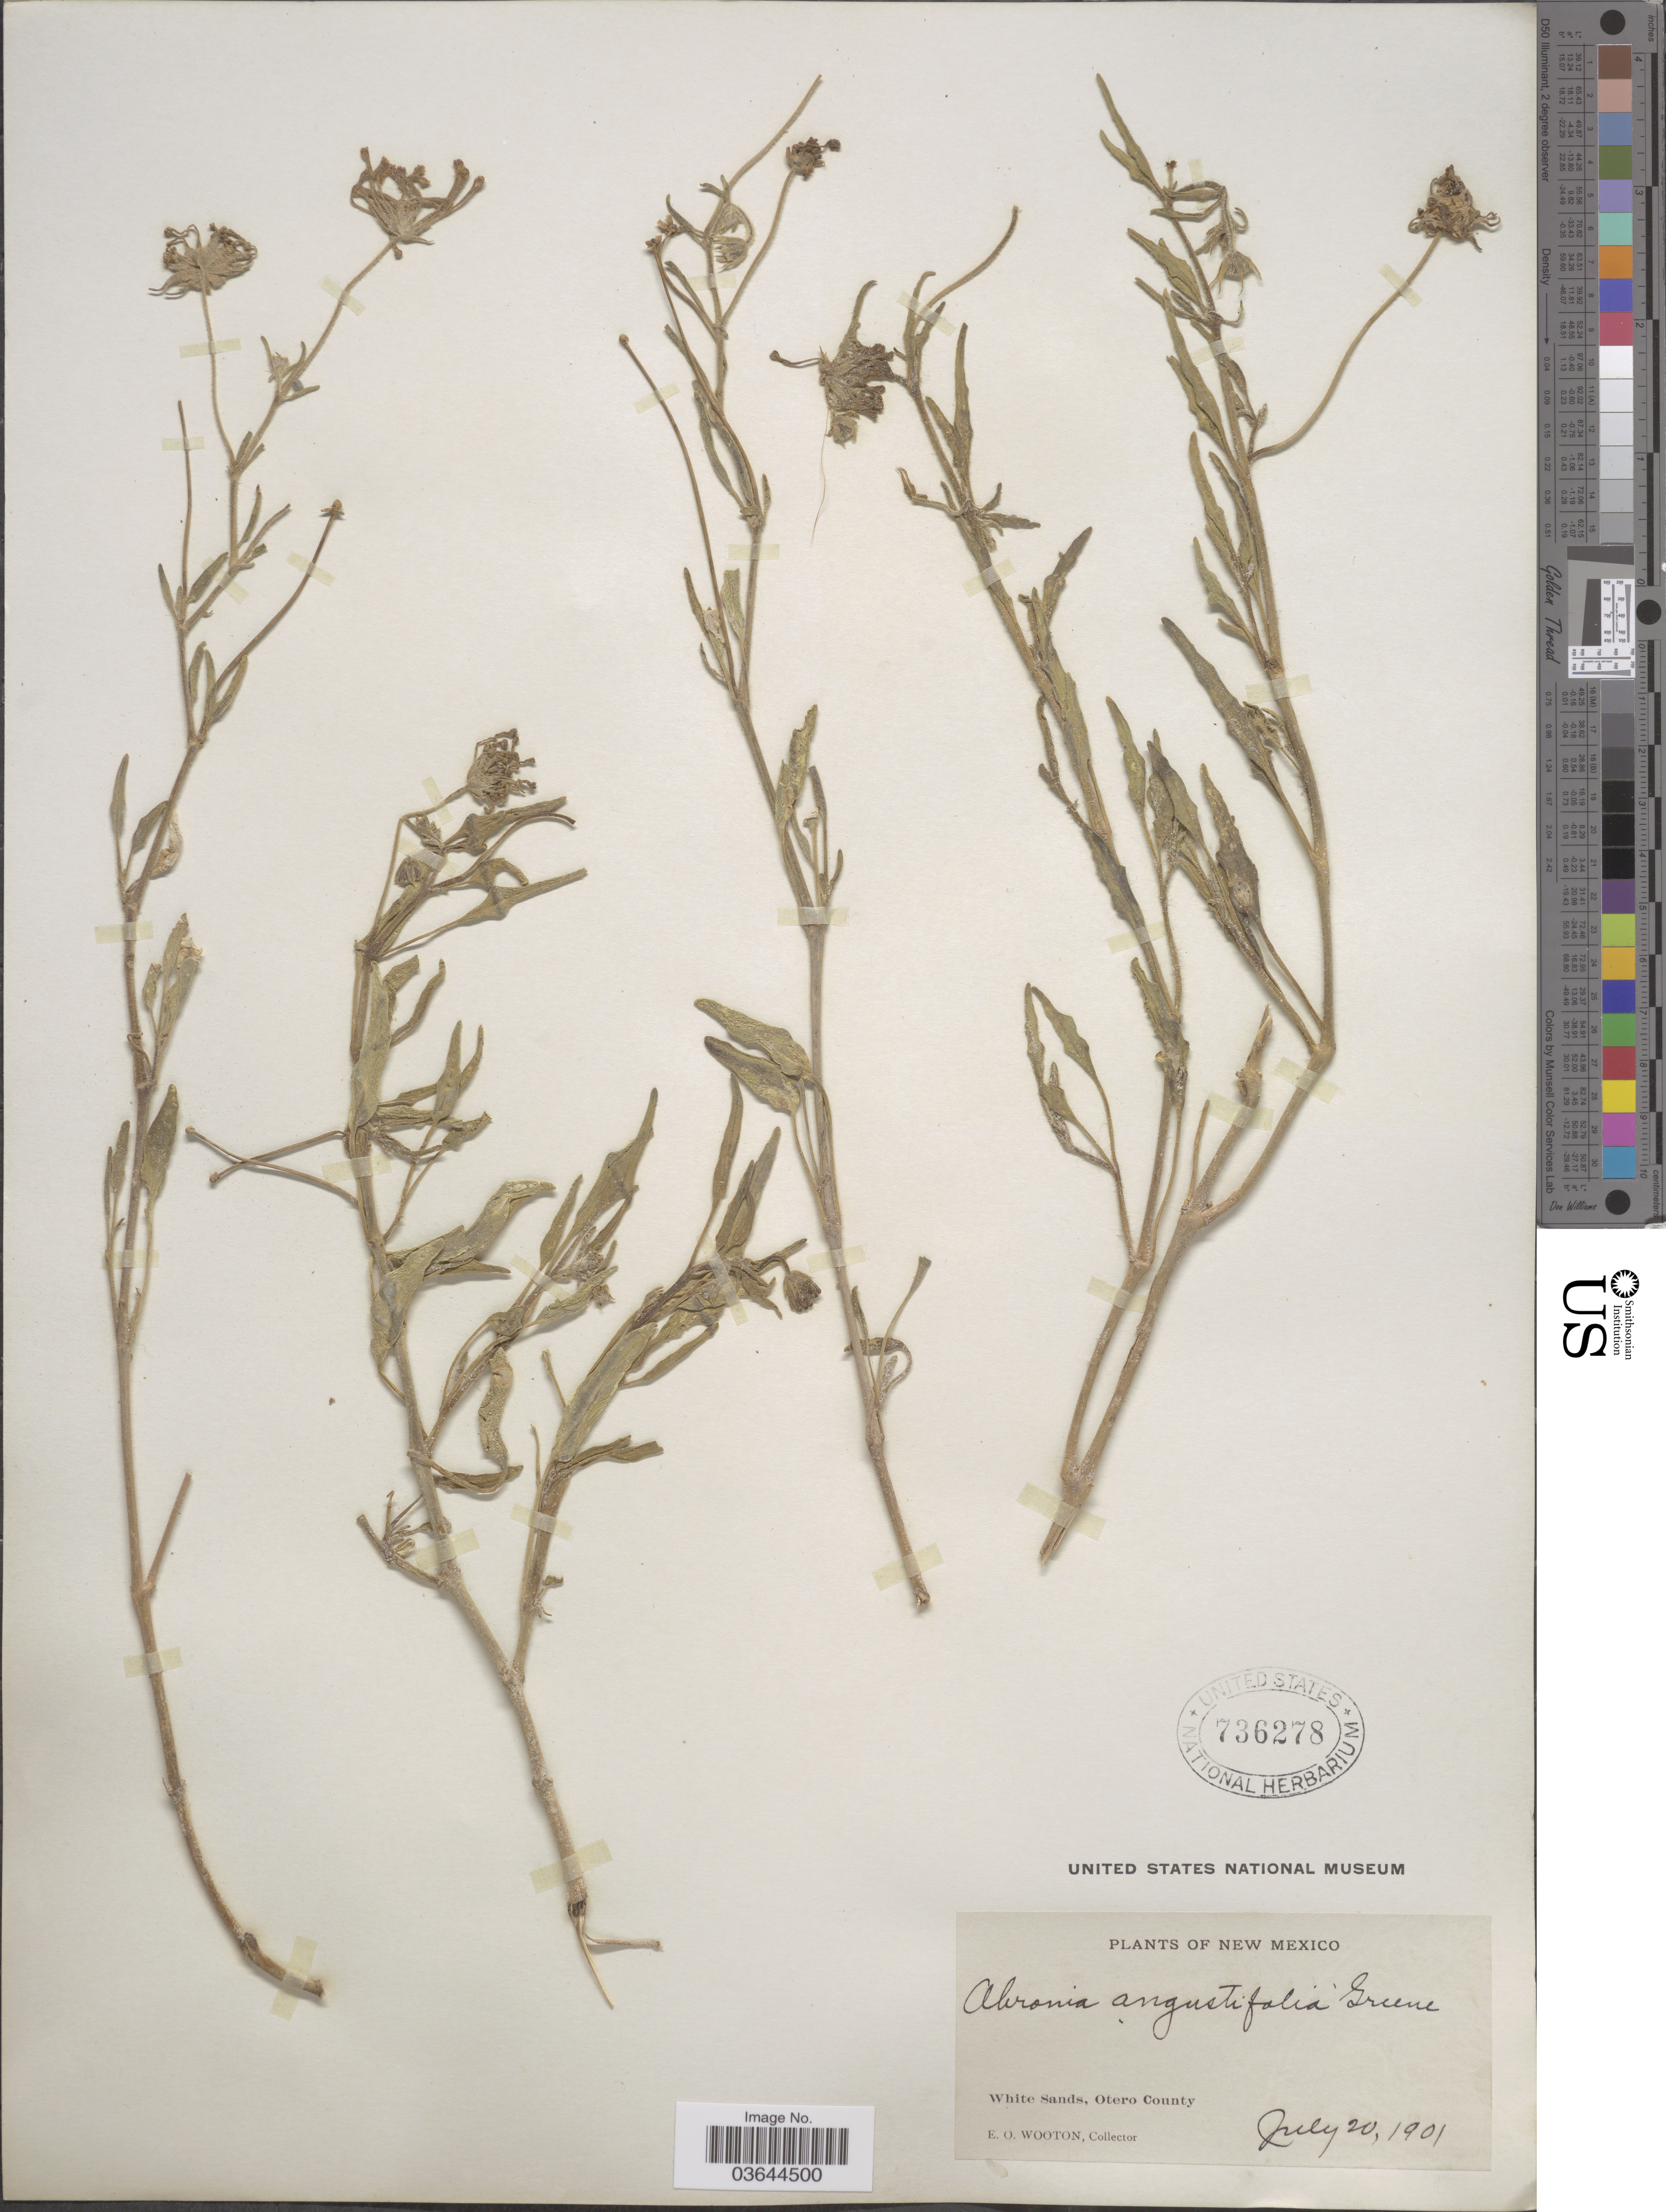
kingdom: Plantae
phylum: Tracheophyta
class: Magnoliopsida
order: Caryophyllales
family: Nyctaginaceae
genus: Abronia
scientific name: Abronia angustifolia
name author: Greene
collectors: E. O. Wooton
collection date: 1901-07-20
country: United States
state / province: New Mexico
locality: White Sands, Otero County.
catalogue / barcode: US 736278